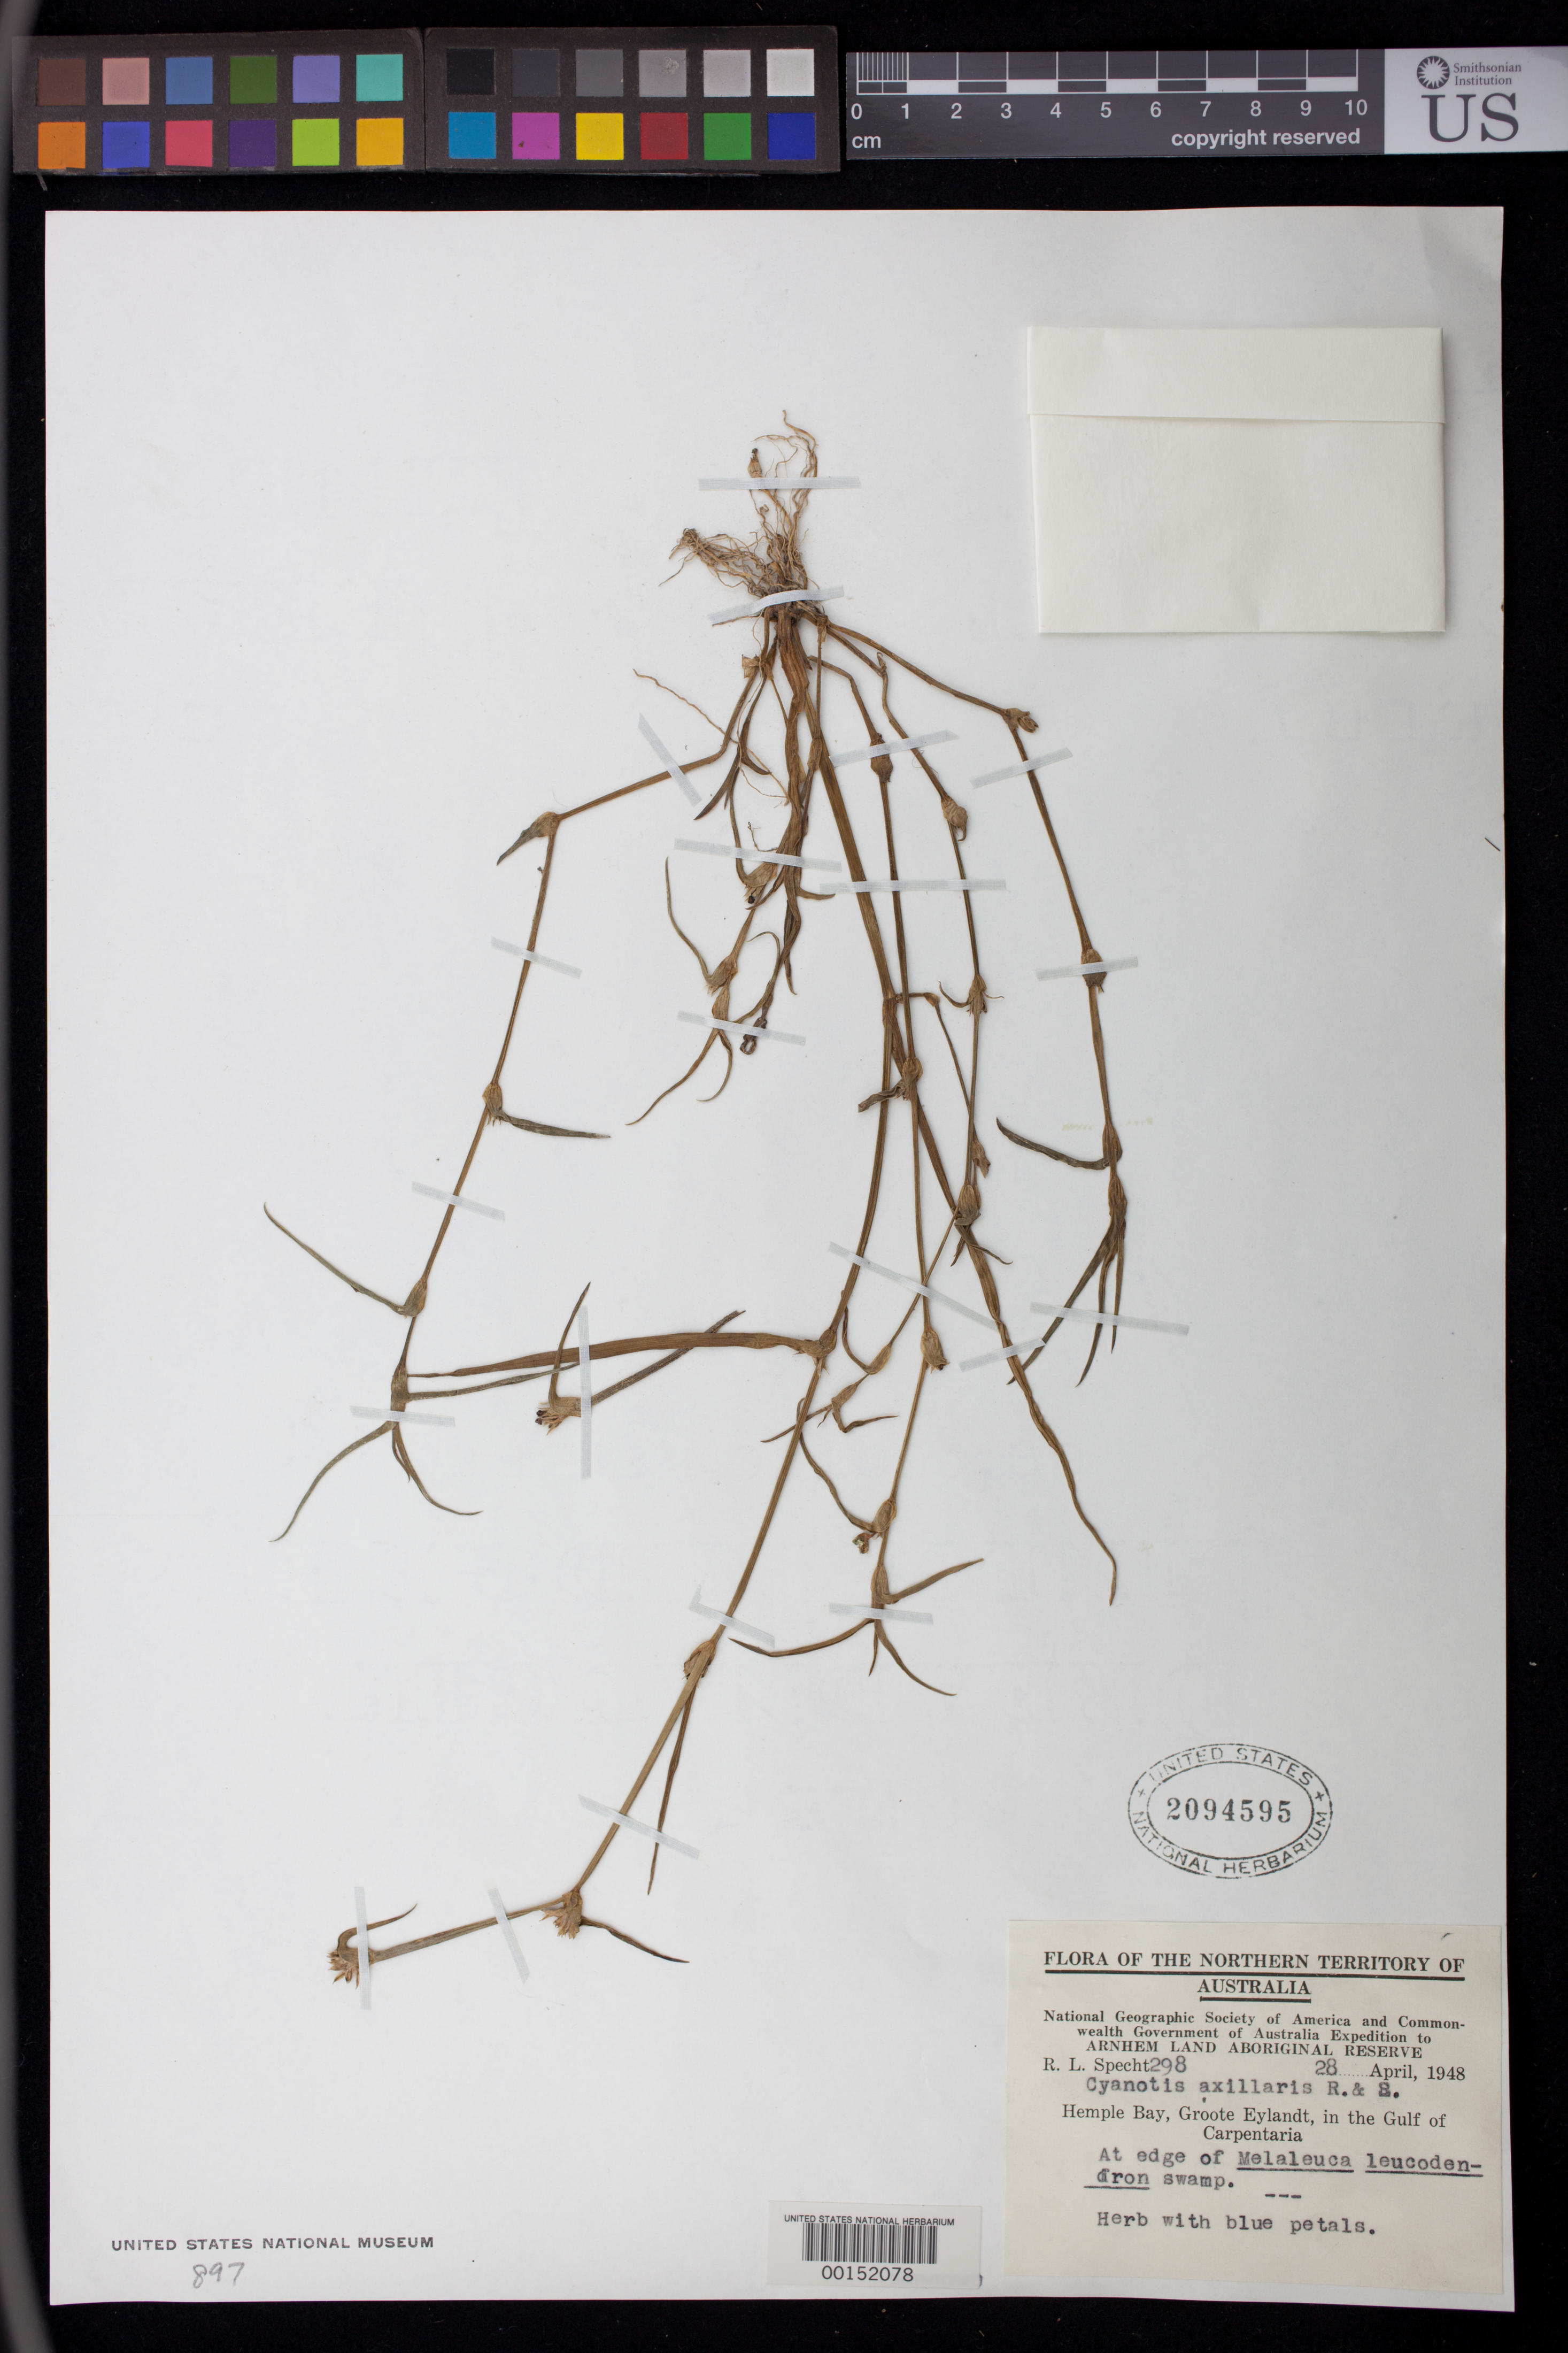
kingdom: Plantae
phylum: Tracheophyta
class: Liliopsida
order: Commelinales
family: Commelinaceae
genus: Cyanotis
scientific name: Cyanotis axillaris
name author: (L.) D. Don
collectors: R. L. Specht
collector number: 298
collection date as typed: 28 Apr 1948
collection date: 1948-04-28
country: Australia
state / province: Northern Territory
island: Groote Eylandt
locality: Hemple bay, groote eylandt, gulf of carpentaria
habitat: At edge of Melalueca leucodendron swamp.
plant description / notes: Herb with blue petals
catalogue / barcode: US 2094595